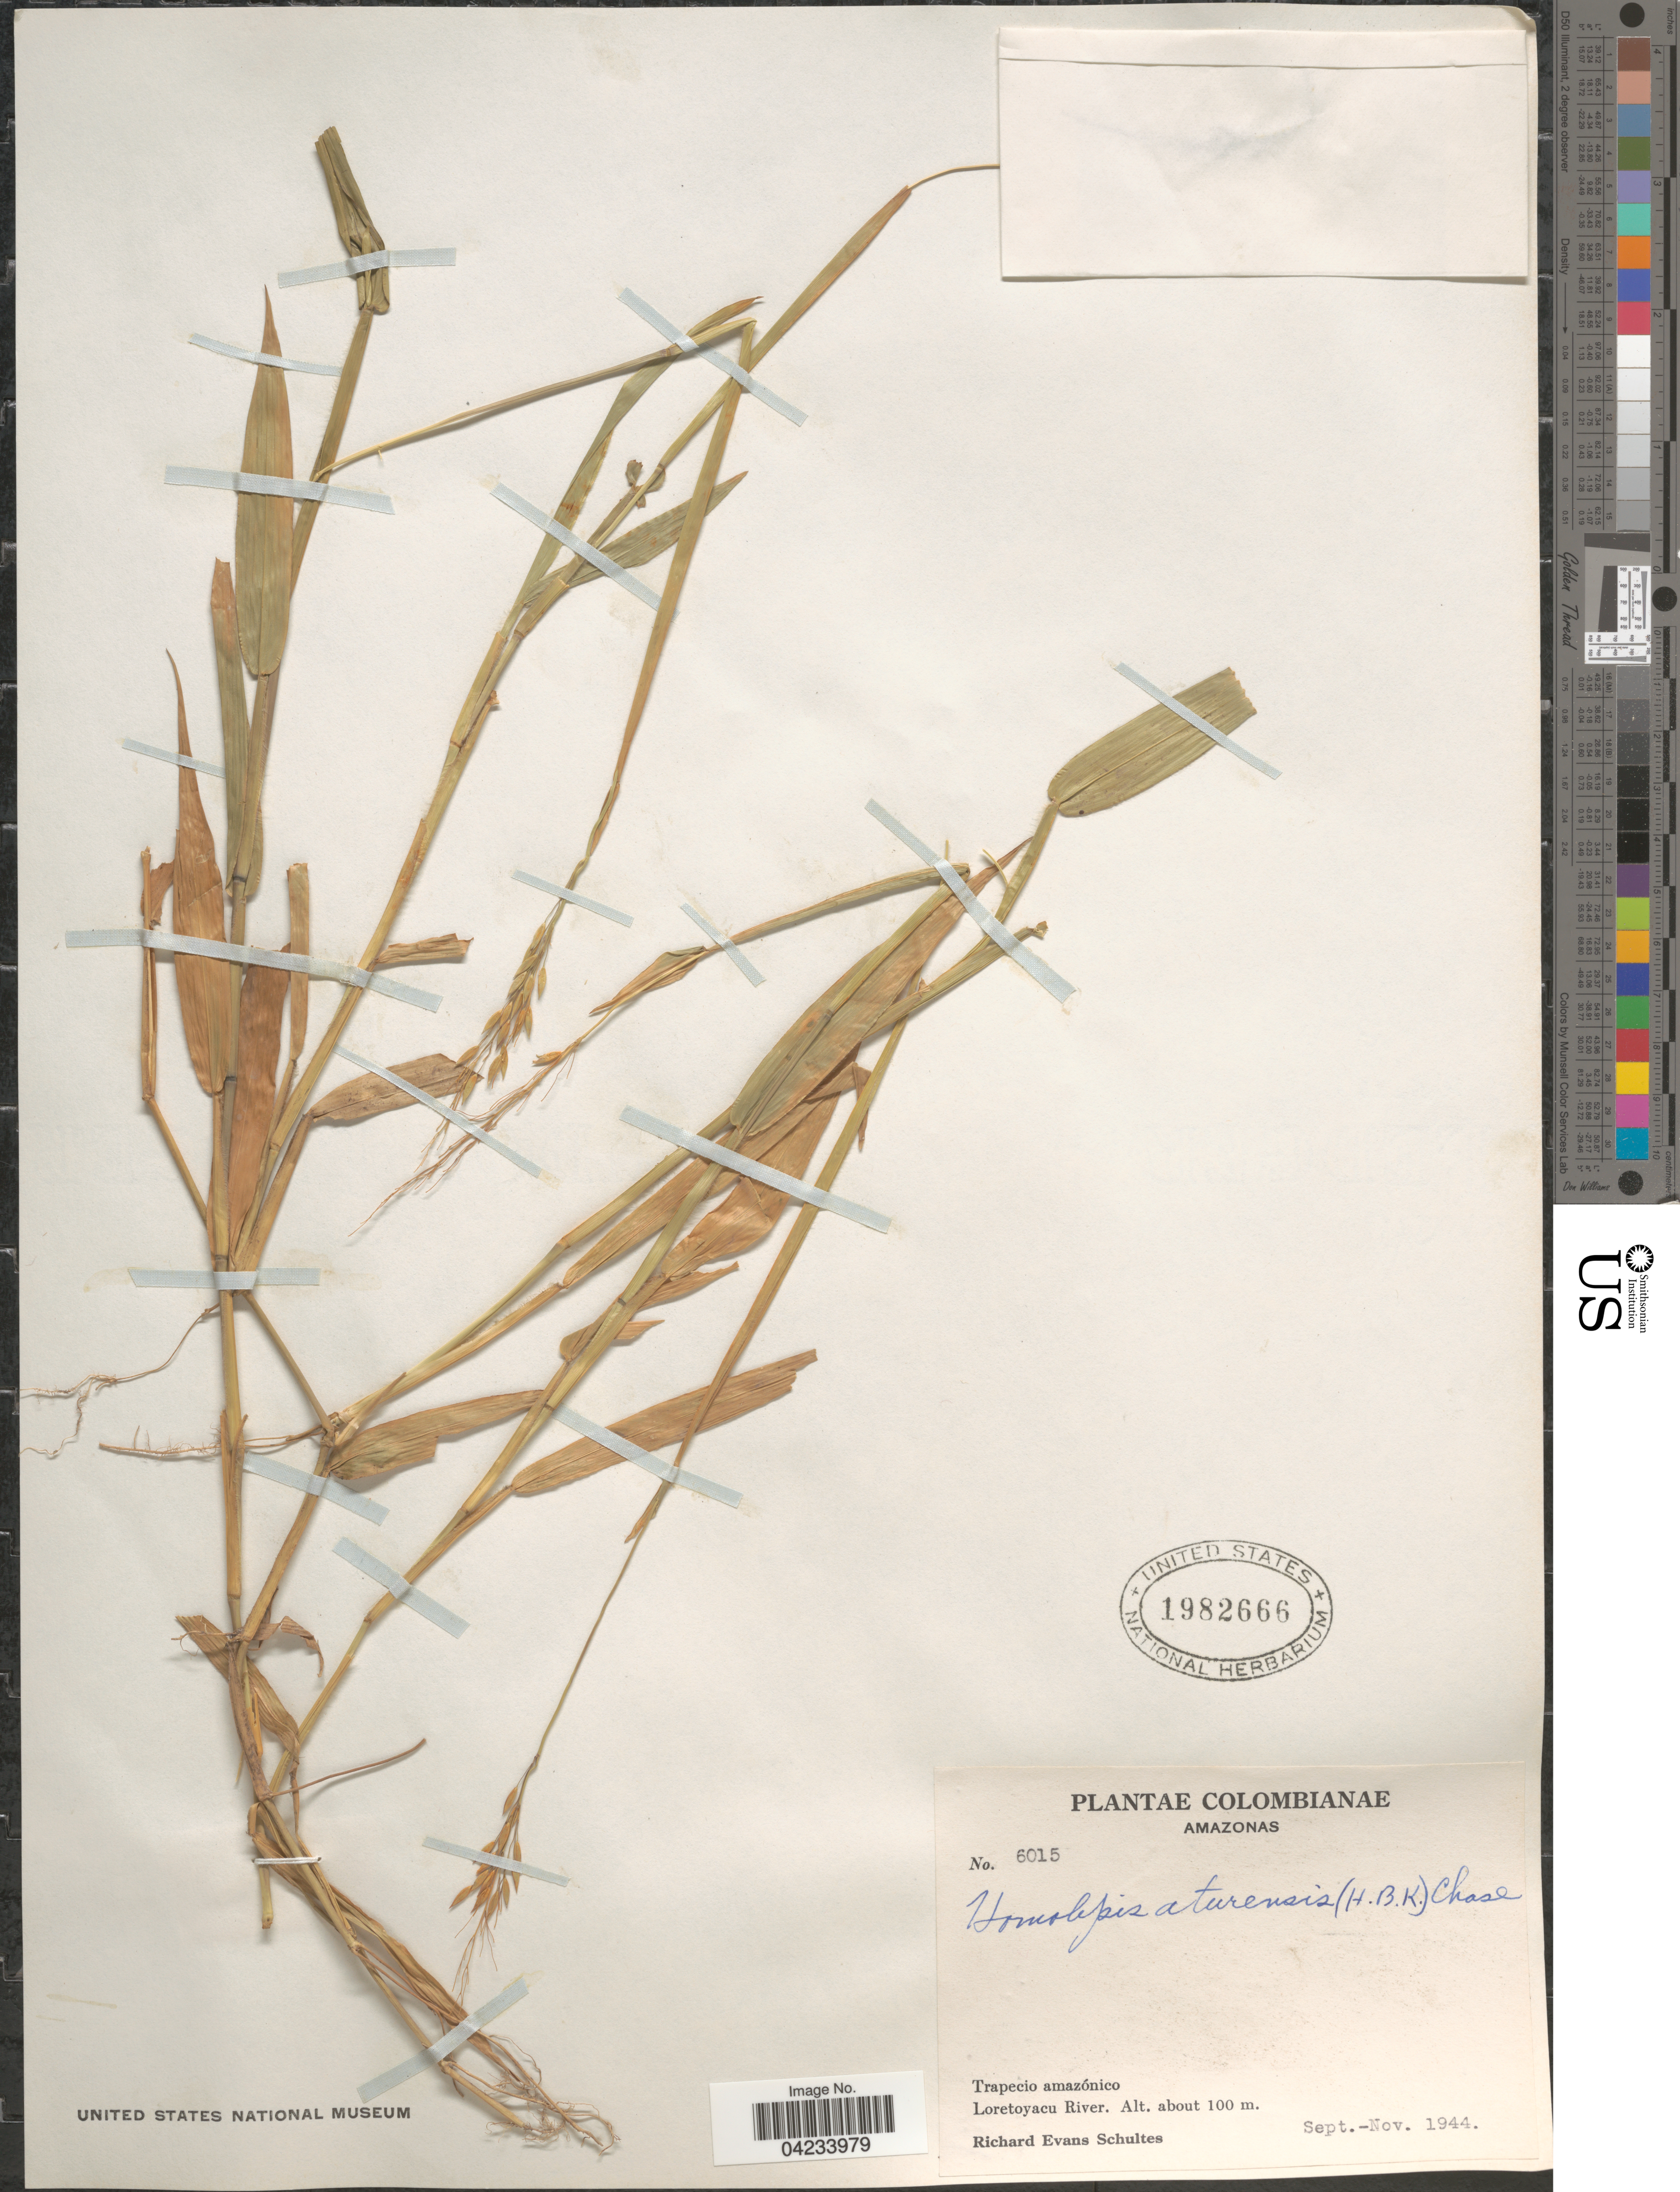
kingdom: Plantae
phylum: Tracheophyta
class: Liliopsida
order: Poales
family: Poaceae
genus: Homolepis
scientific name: Homolepis aturensis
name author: (Kunth) Chase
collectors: R. E. Schultes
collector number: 6015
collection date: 1944-09/1944-11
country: Colombia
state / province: Amazônas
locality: Trapecio amazónico. Loretoyacu River.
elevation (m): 100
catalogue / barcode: US 1982666